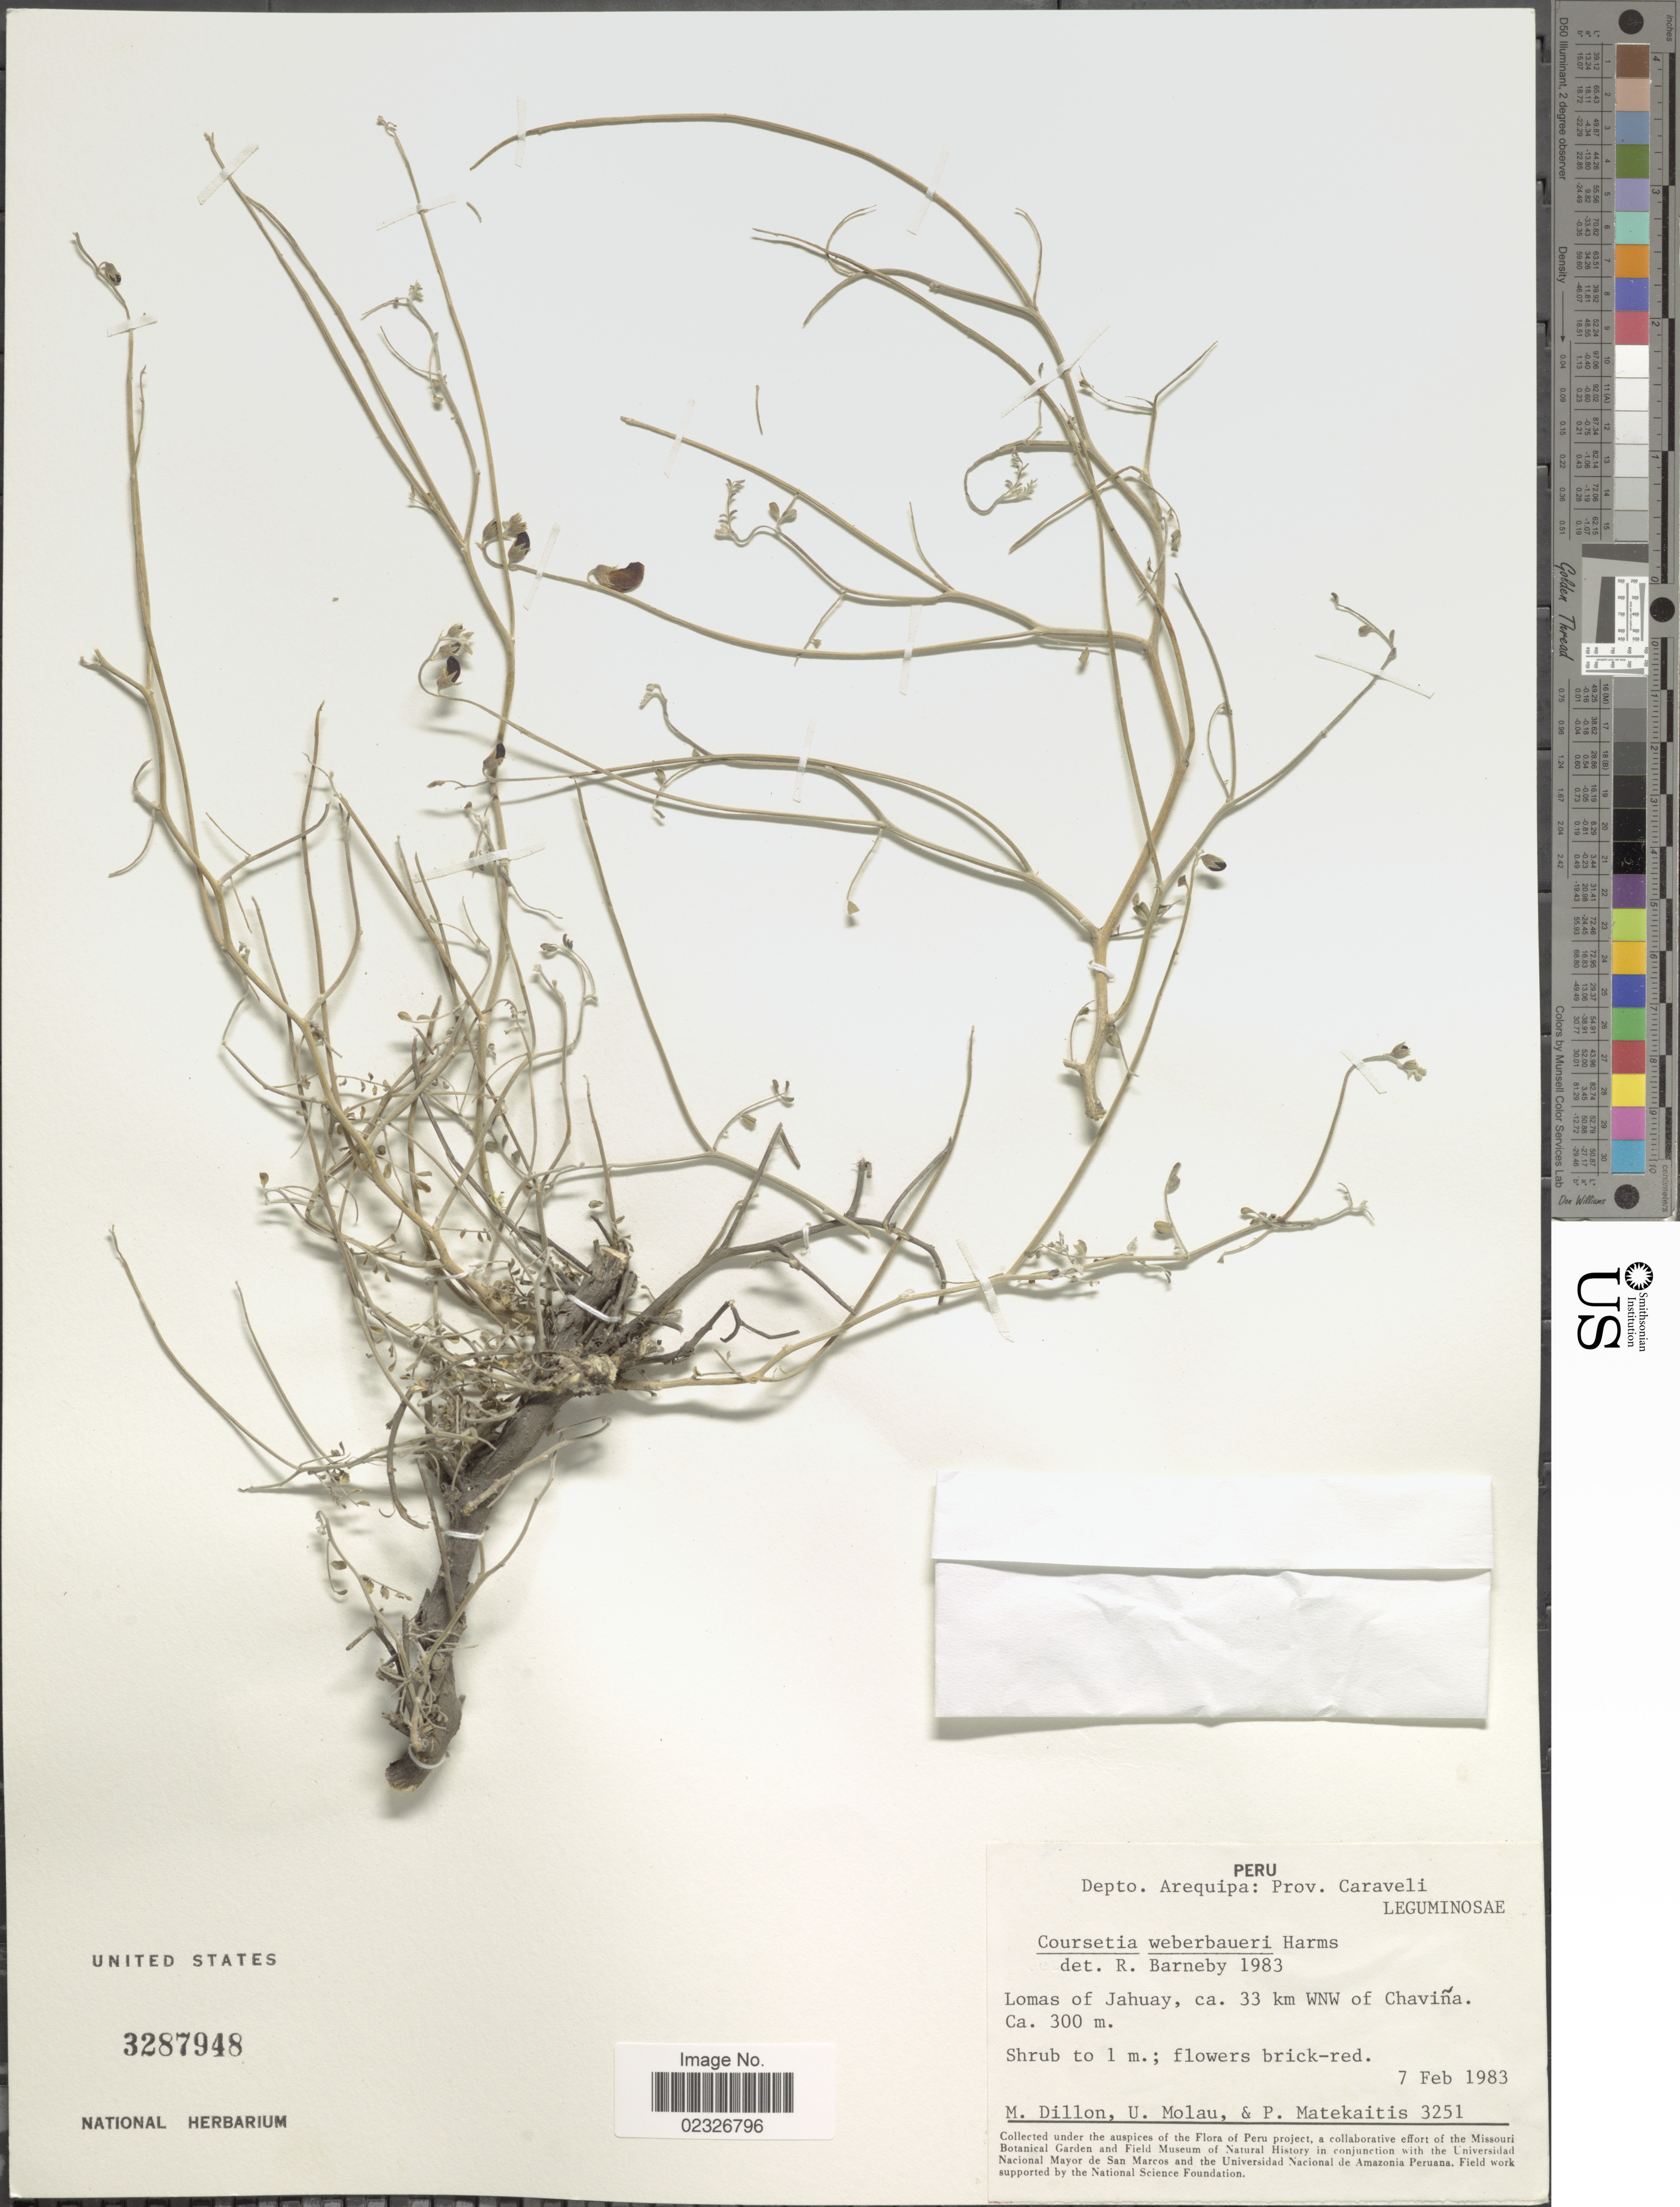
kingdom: Plantae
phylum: Tracheophyta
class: Magnoliopsida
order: Fabales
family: Fabaceae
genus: Coursetia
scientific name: Coursetia weberbaueri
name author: Harms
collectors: M. O. Dillon, U. Molau & P. Matekaitis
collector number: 3251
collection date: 1983-02-07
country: Peru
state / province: Arequipa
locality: Depto.: Arequipa: Prov. Caraveli. Lomas of Jahuay, ca. 33 km WNW of Chaviña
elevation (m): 300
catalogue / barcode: US 3287948